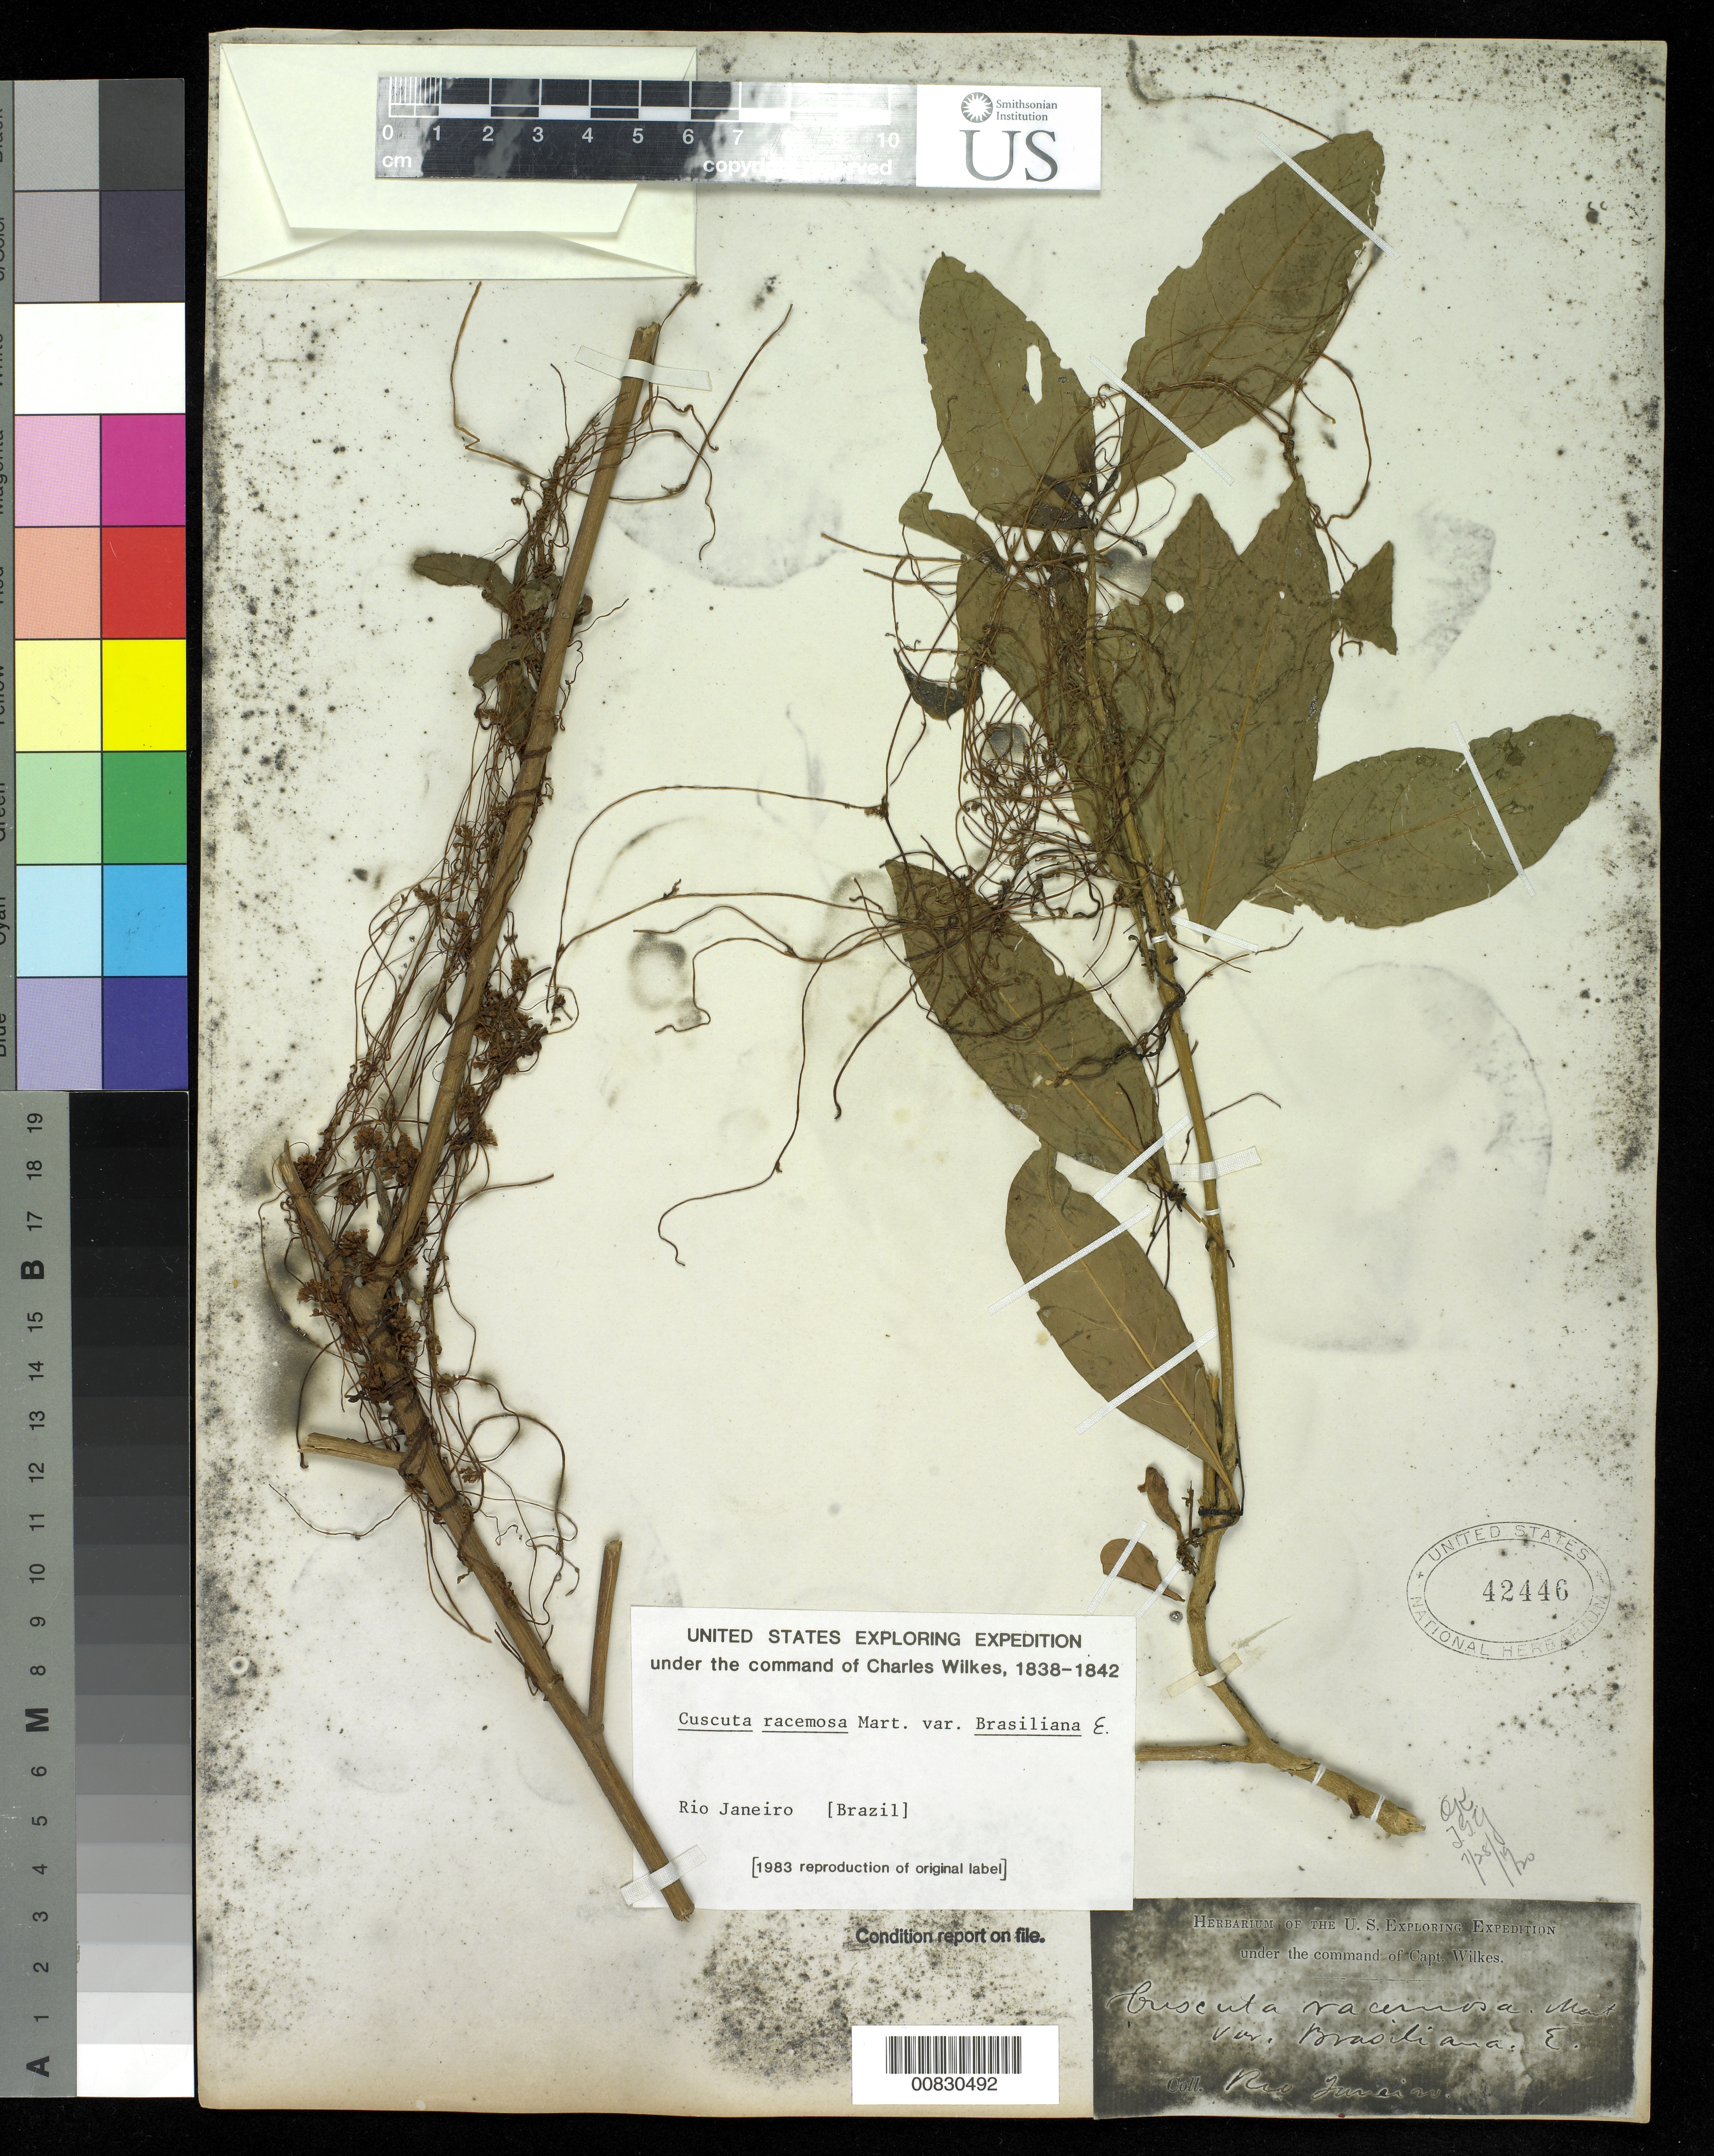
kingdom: Plantae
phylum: Tracheophyta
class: Magnoliopsida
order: Solanales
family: Convolvulaceae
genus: Cuscuta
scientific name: Cuscuta racemosa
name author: Mart.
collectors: Wilkes Explor. Exped.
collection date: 1838/1842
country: Brazil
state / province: Rio de Janeiro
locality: Rio Janeiro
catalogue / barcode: US 42446